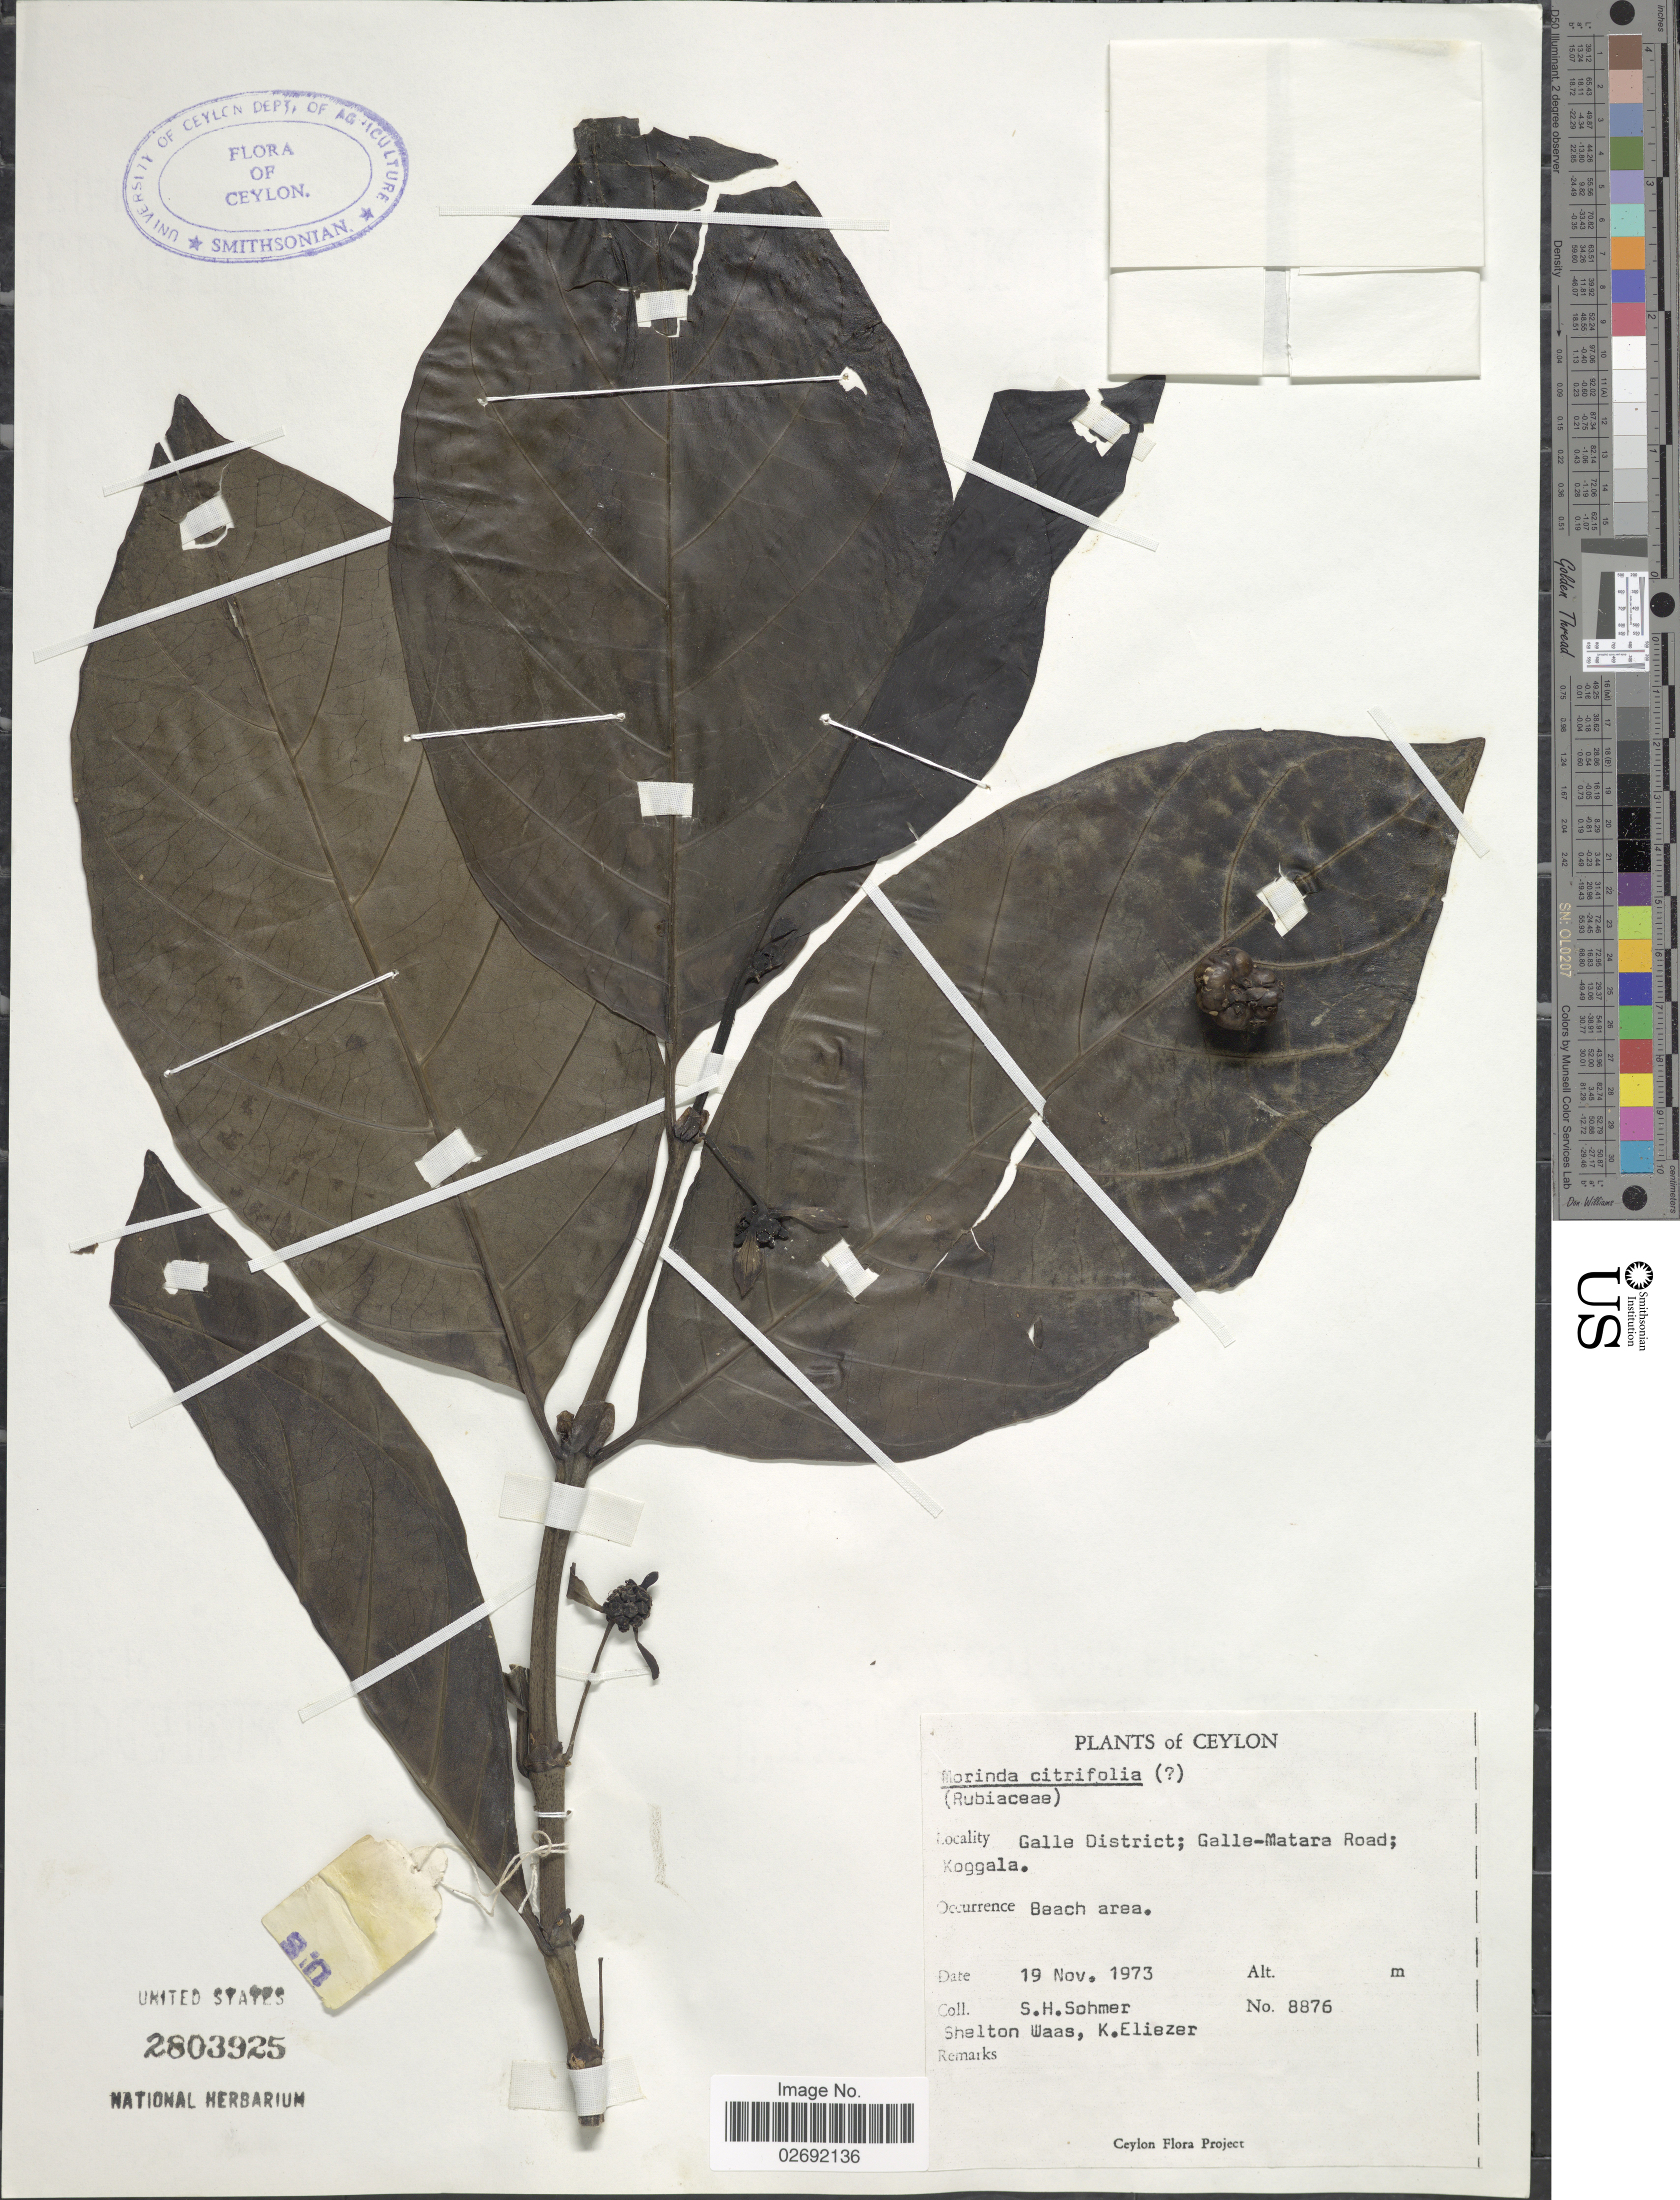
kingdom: Plantae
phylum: Tracheophyta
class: Magnoliopsida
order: Gentianales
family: Rubiaceae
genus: Morinda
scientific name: Morinda citrifolia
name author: L.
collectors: S. H. Sohmer, S. Waas & K. Eliezer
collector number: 887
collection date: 1973-11-19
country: Sri Lanka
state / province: Southern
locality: Ceylon, Galle District; Galle-Matare Road; Koggala, Beach area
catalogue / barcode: US 2803925